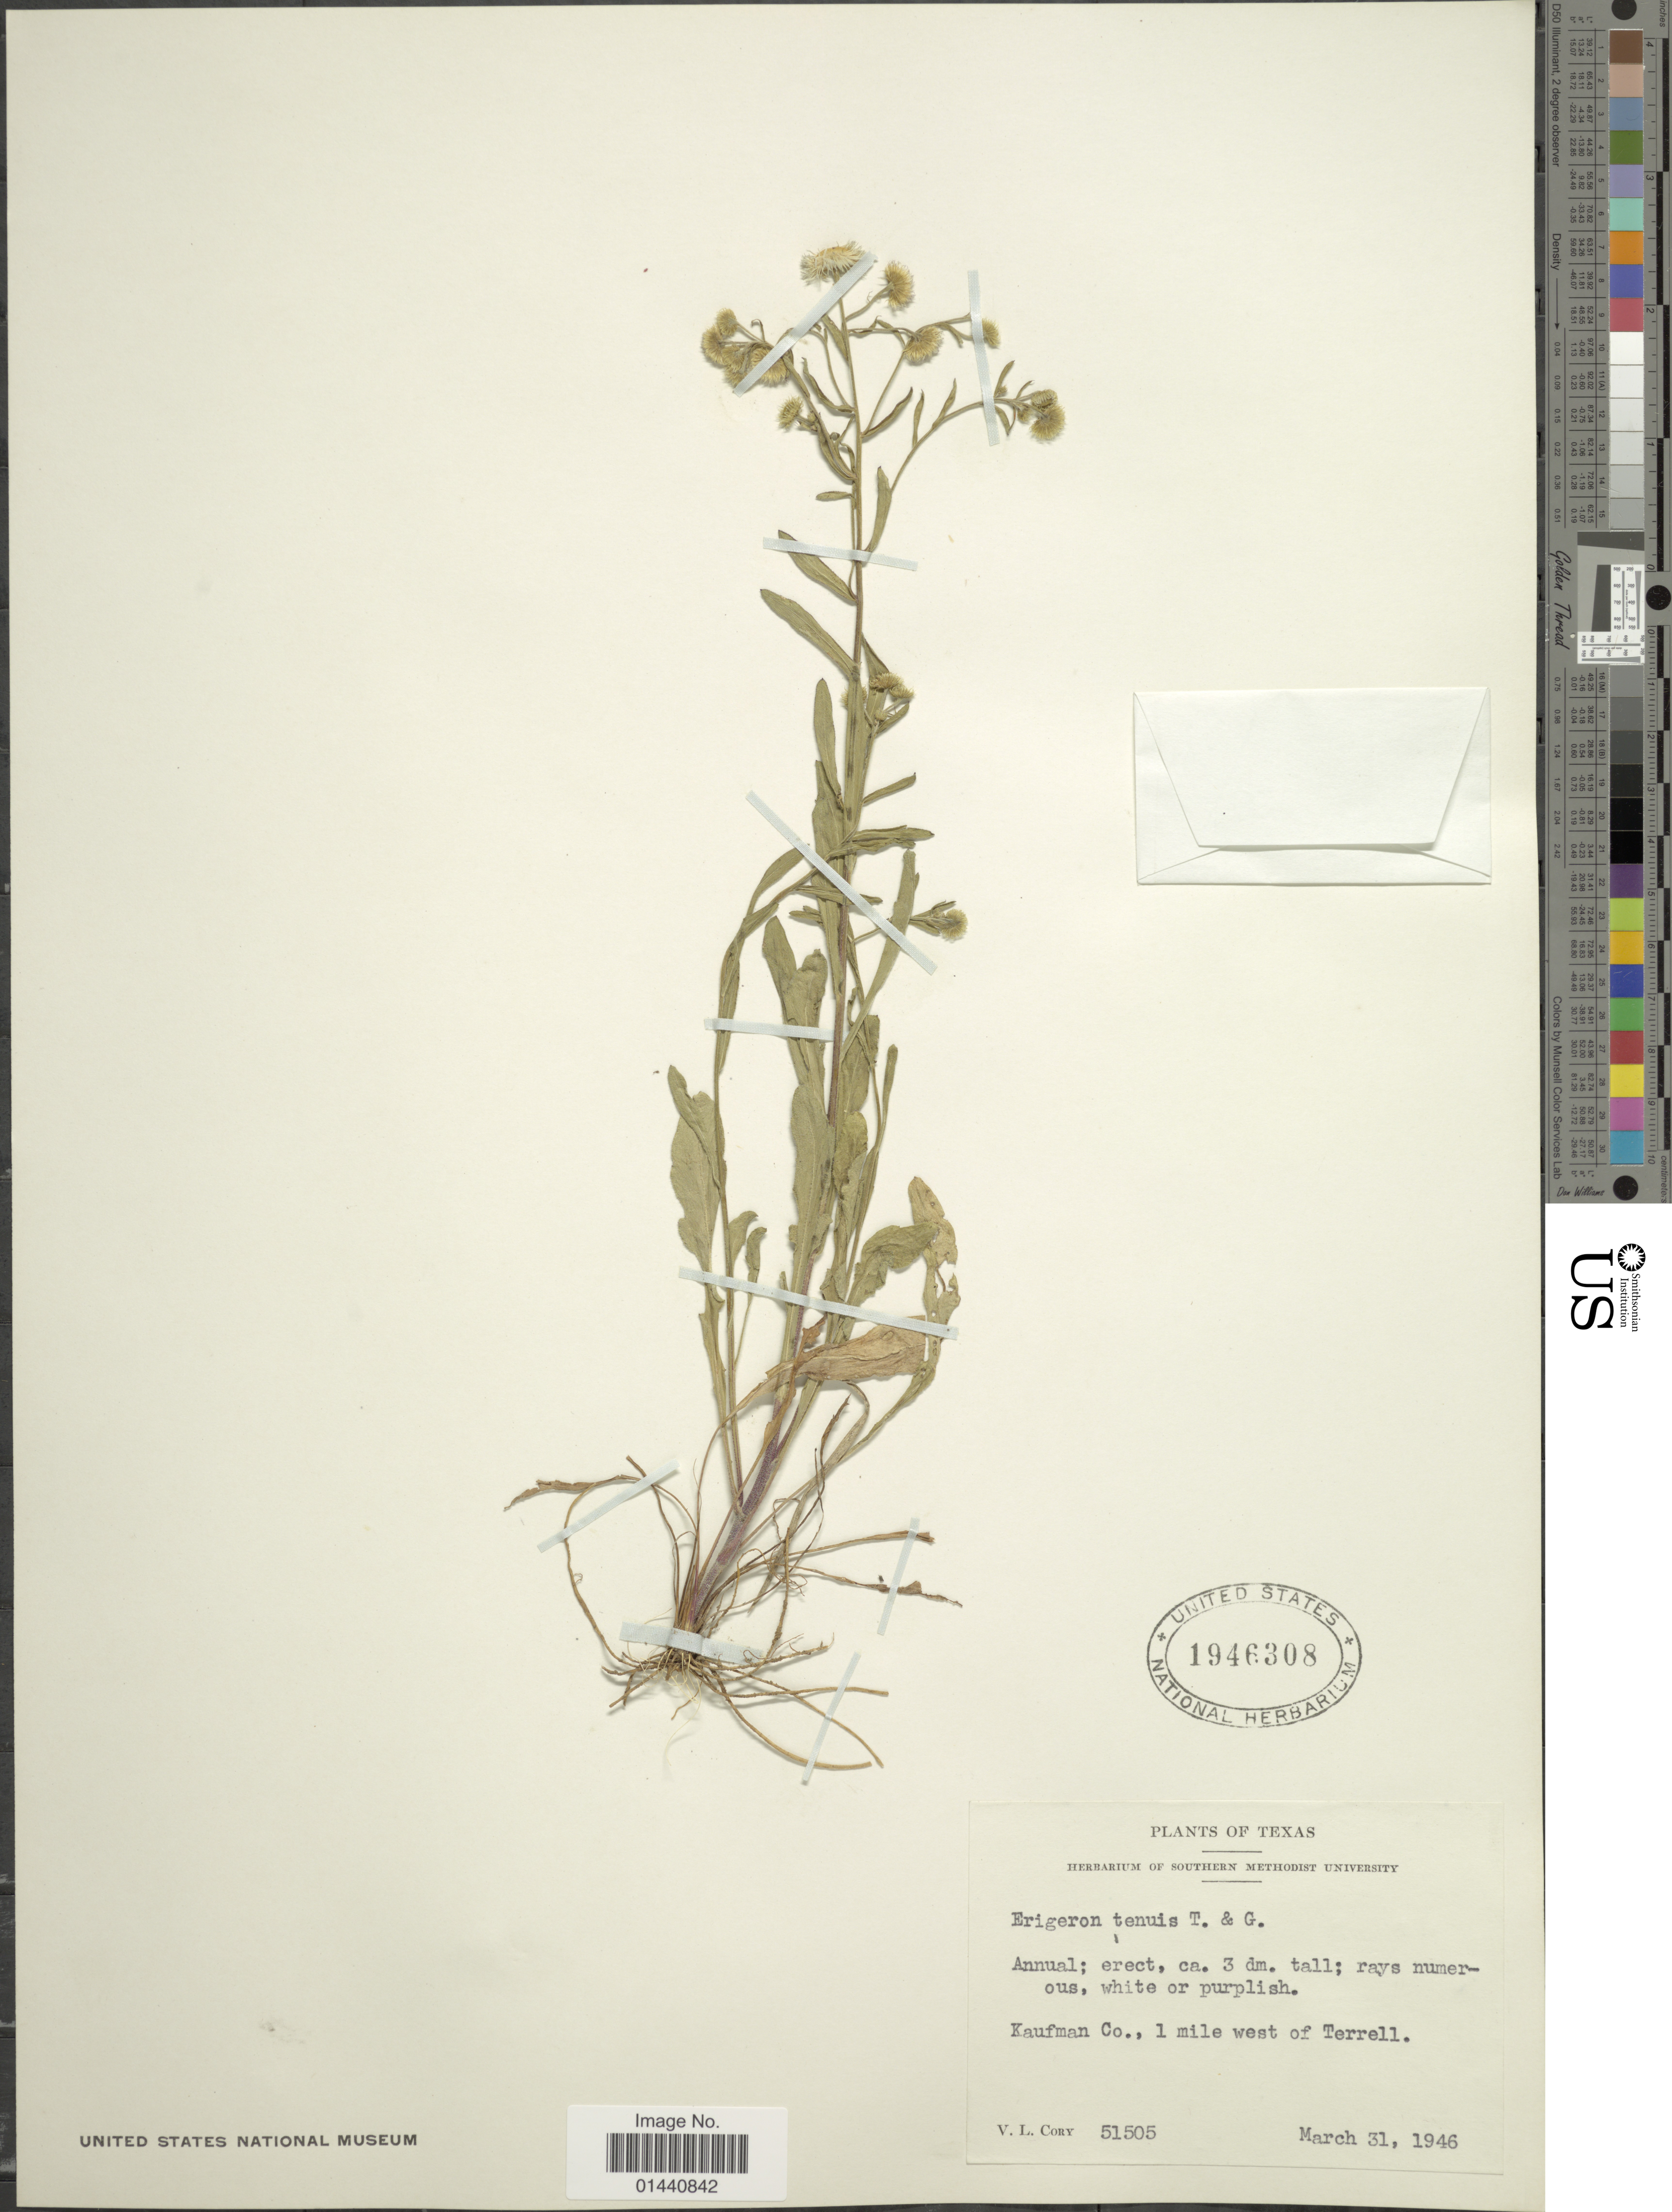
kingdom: Plantae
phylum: Tracheophyta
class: Magnoliopsida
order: Asterales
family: Asteraceae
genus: Erigeron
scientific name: Erigeron tenuis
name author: Torr. & A. Gray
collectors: V. Cory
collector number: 51505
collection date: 1946-03-31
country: United States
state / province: Texas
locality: Kaufman Co., 1 mile west of Terrell.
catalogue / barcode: US 1946308